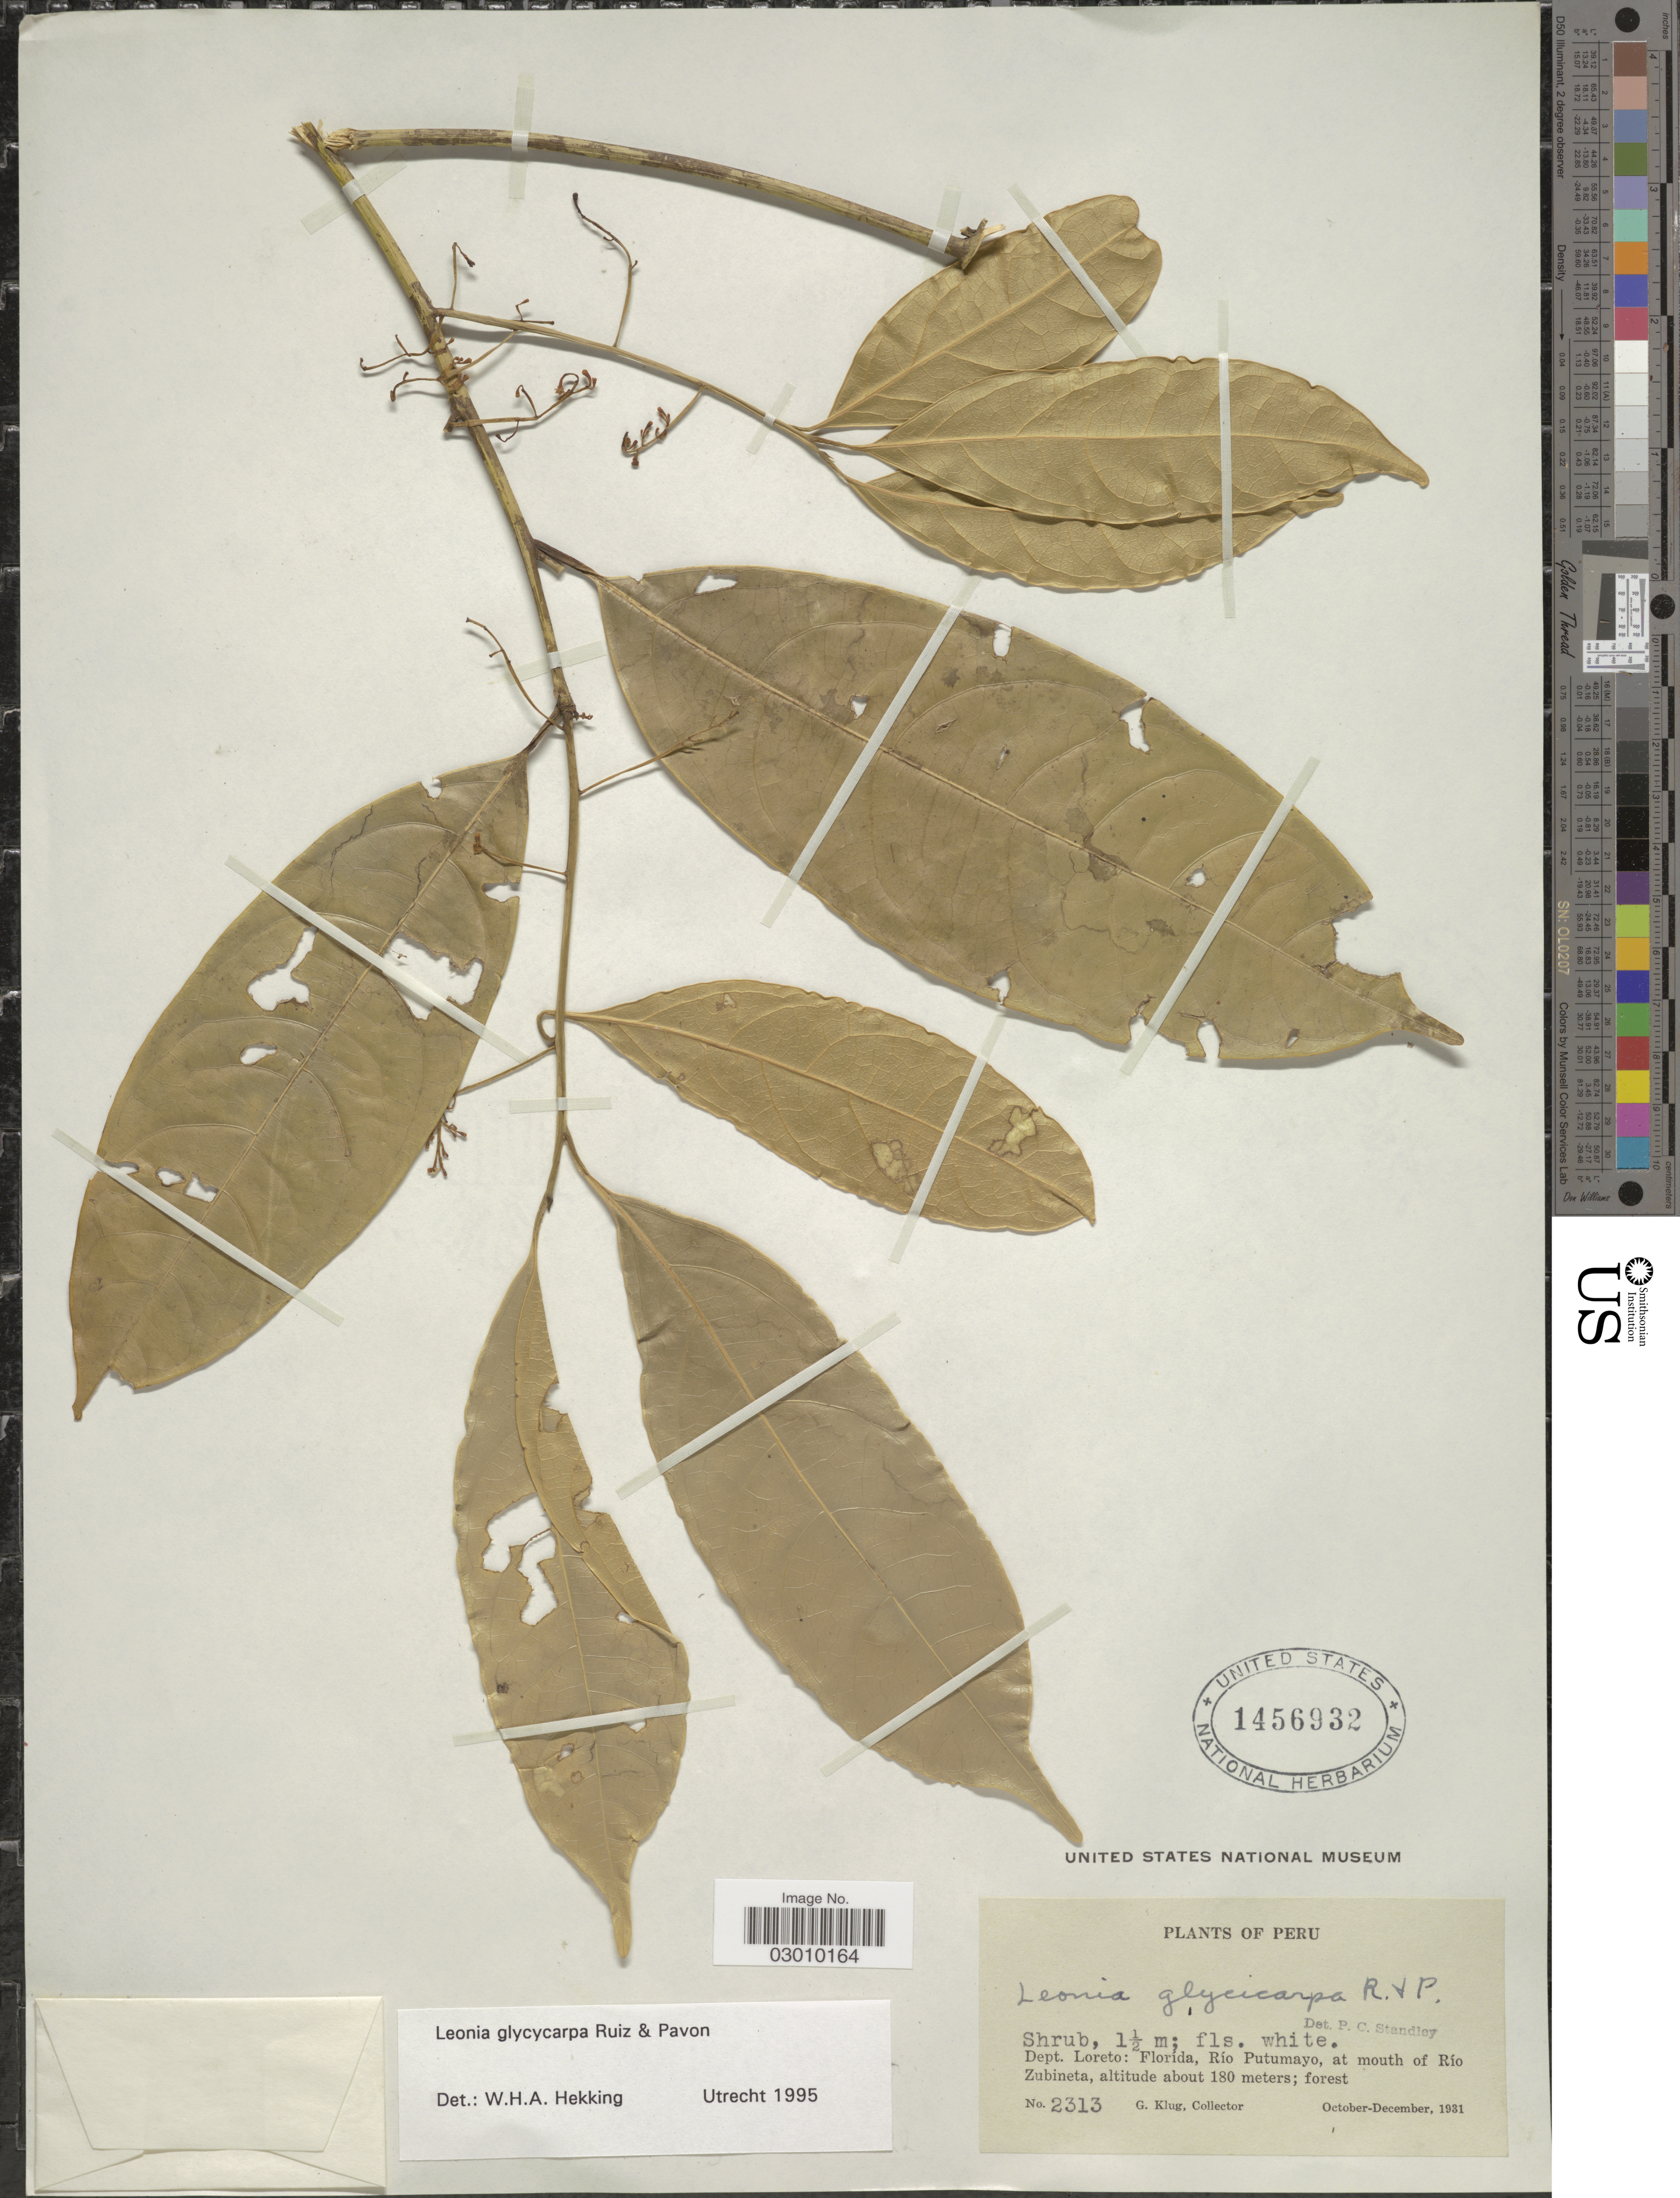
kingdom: Plantae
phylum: Tracheophyta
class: Magnoliopsida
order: Malpighiales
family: Violaceae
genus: Leonia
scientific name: Leonia glycycarpa var. racemosa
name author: (Mart.) L.B. Sm. & A. Fernández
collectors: G. Klug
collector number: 2313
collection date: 1931-10/1931-12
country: Peru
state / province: Loreto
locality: Dept. Loreto: Florída, Río Putumayo, at mouth of Río Zubineta.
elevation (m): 180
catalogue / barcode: US 1456932